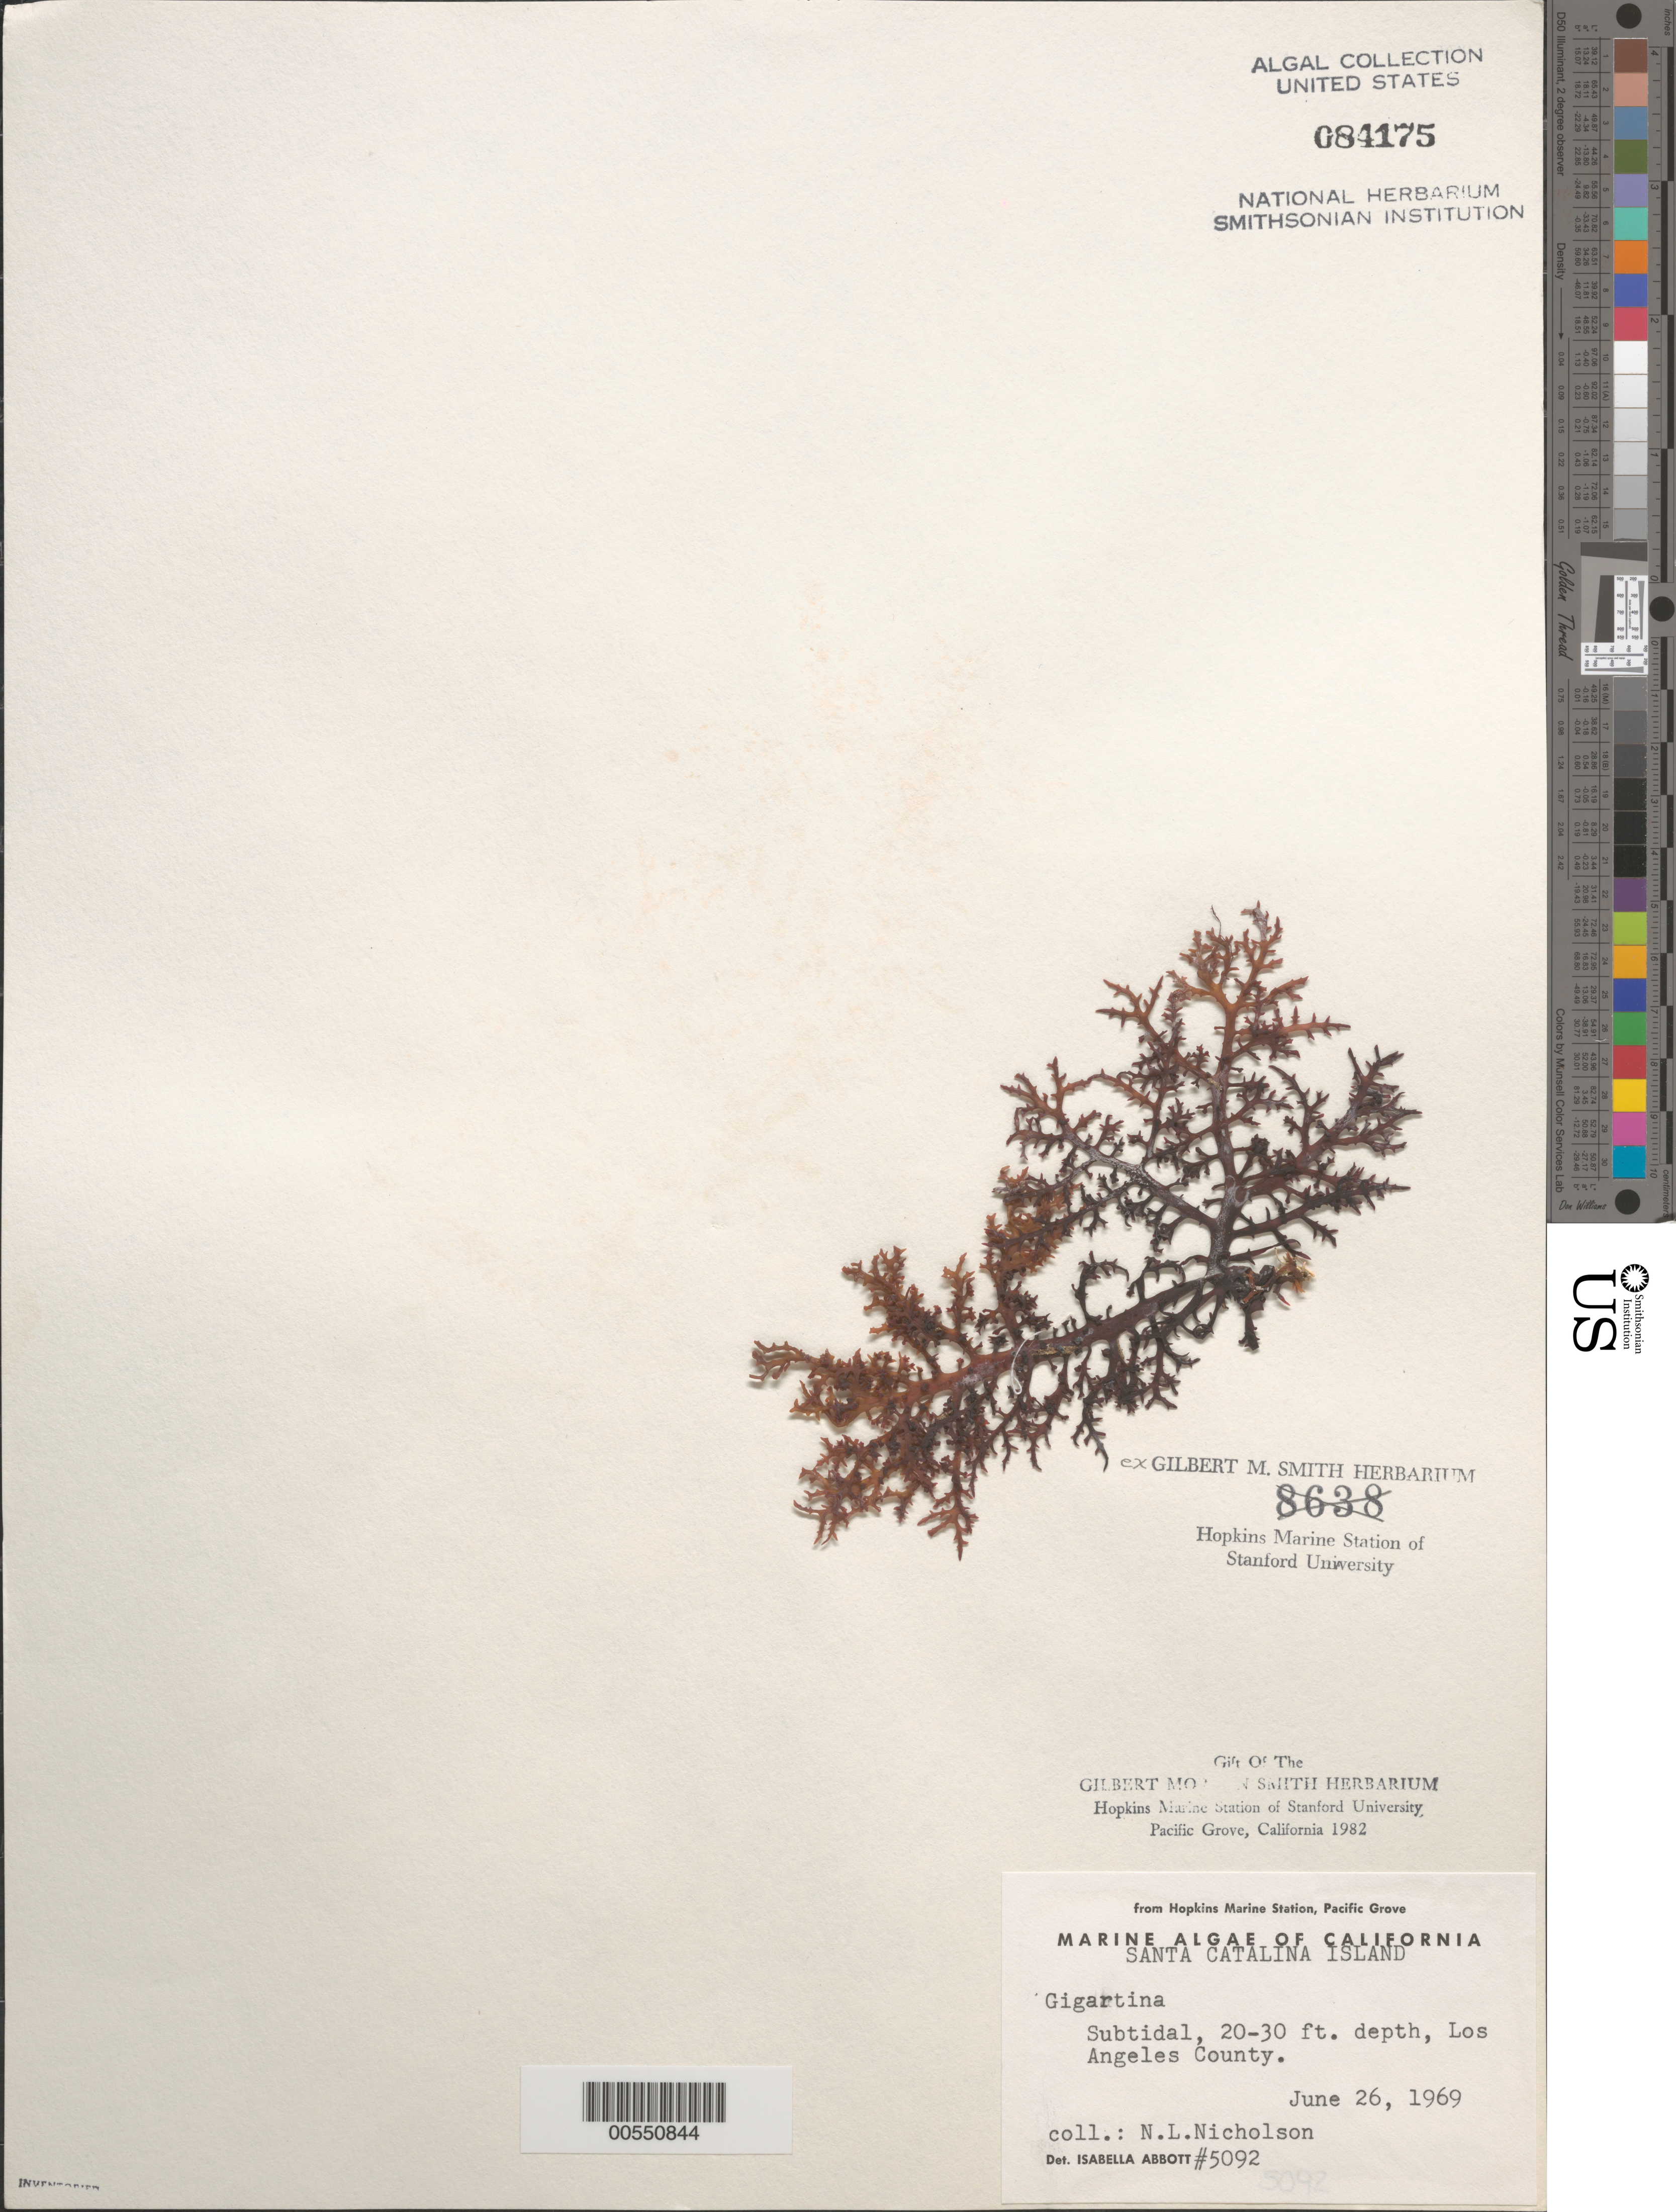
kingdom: Plantae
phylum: Rhodophyta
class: Florideophyceae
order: Gigartinales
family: Gigartinaceae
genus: Gigartina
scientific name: Gigartina sp.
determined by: Abbott, Isabella A.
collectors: N. Nicholson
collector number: IAA 5092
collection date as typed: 26 Jun 1969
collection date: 1969-06-26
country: United States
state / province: California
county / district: Los Angeles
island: Santa Catalina Island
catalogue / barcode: US 84175